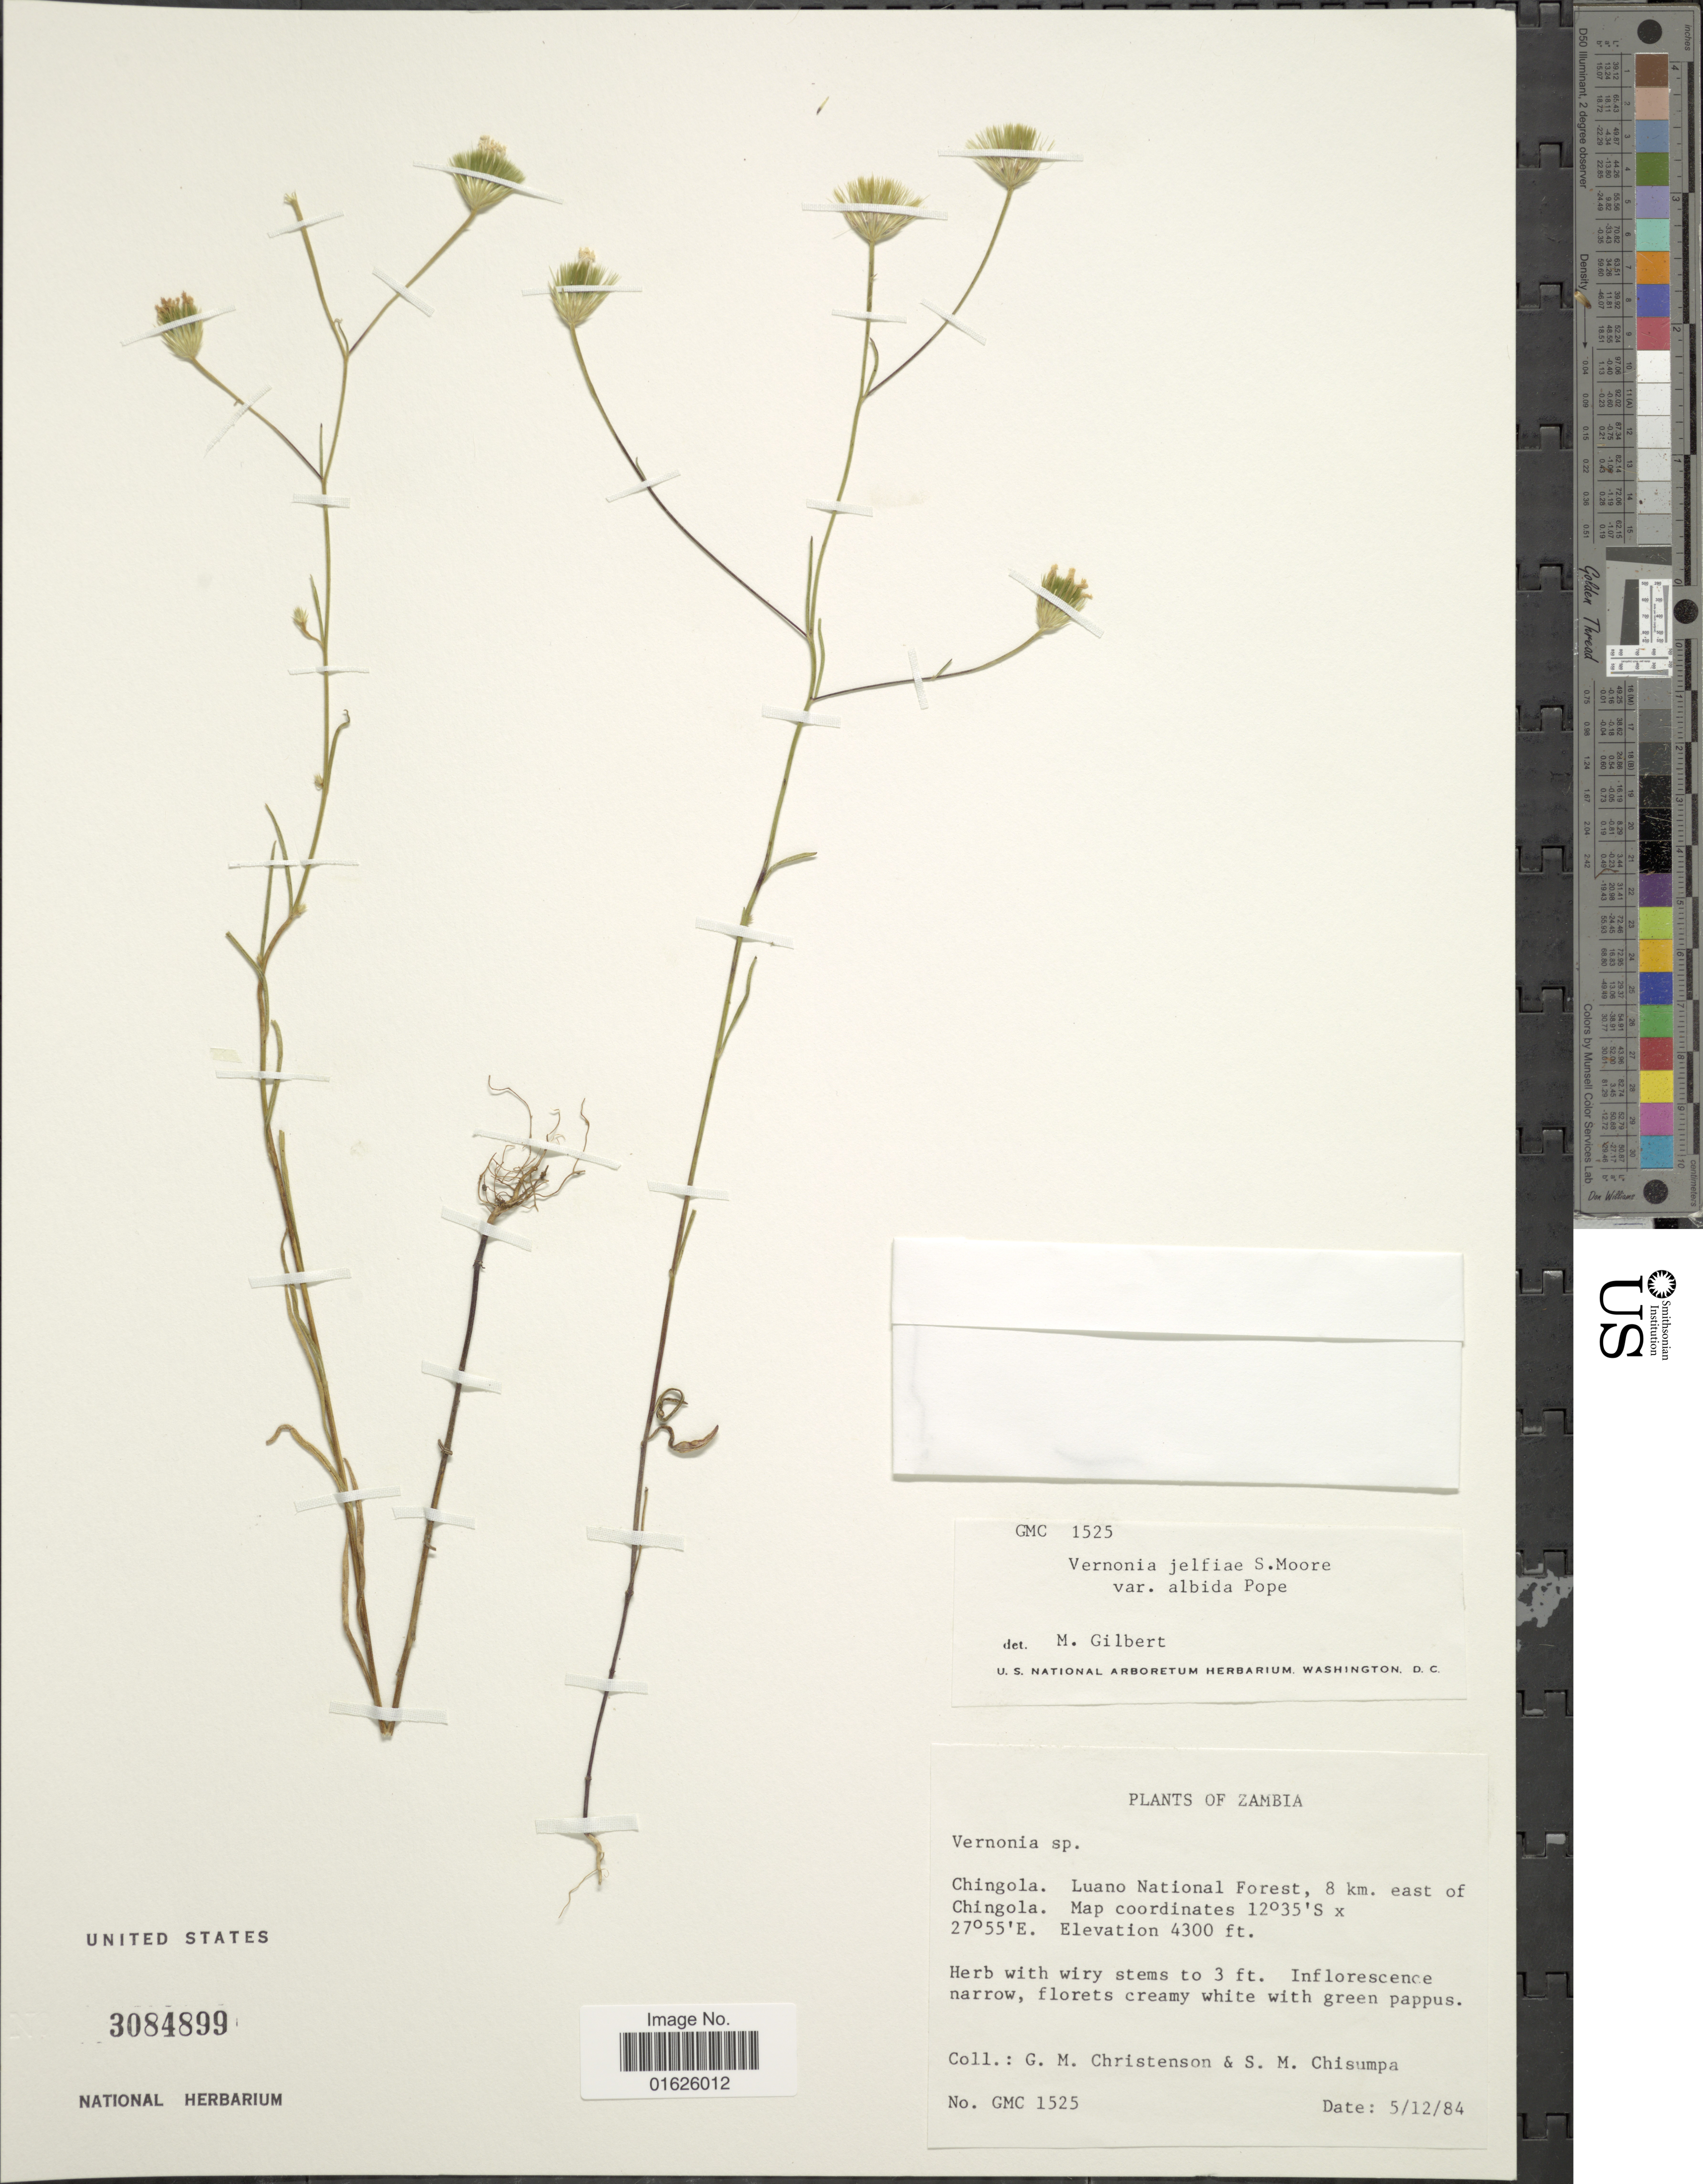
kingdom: Plantae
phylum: Tracheophyta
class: Magnoliopsida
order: Asterales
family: Asteraceae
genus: Polydora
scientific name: Polydora jelfiae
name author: (S. Moore) H. Rob.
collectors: G. Christenson & S. Chisumpa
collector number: GMC 1525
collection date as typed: Transcribed d/m/y: 12/5/84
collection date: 1984-05-12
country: Zambia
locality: Chingola, Luano National Forest, 8 km. east of Chingola.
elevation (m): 1311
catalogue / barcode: US 3084899